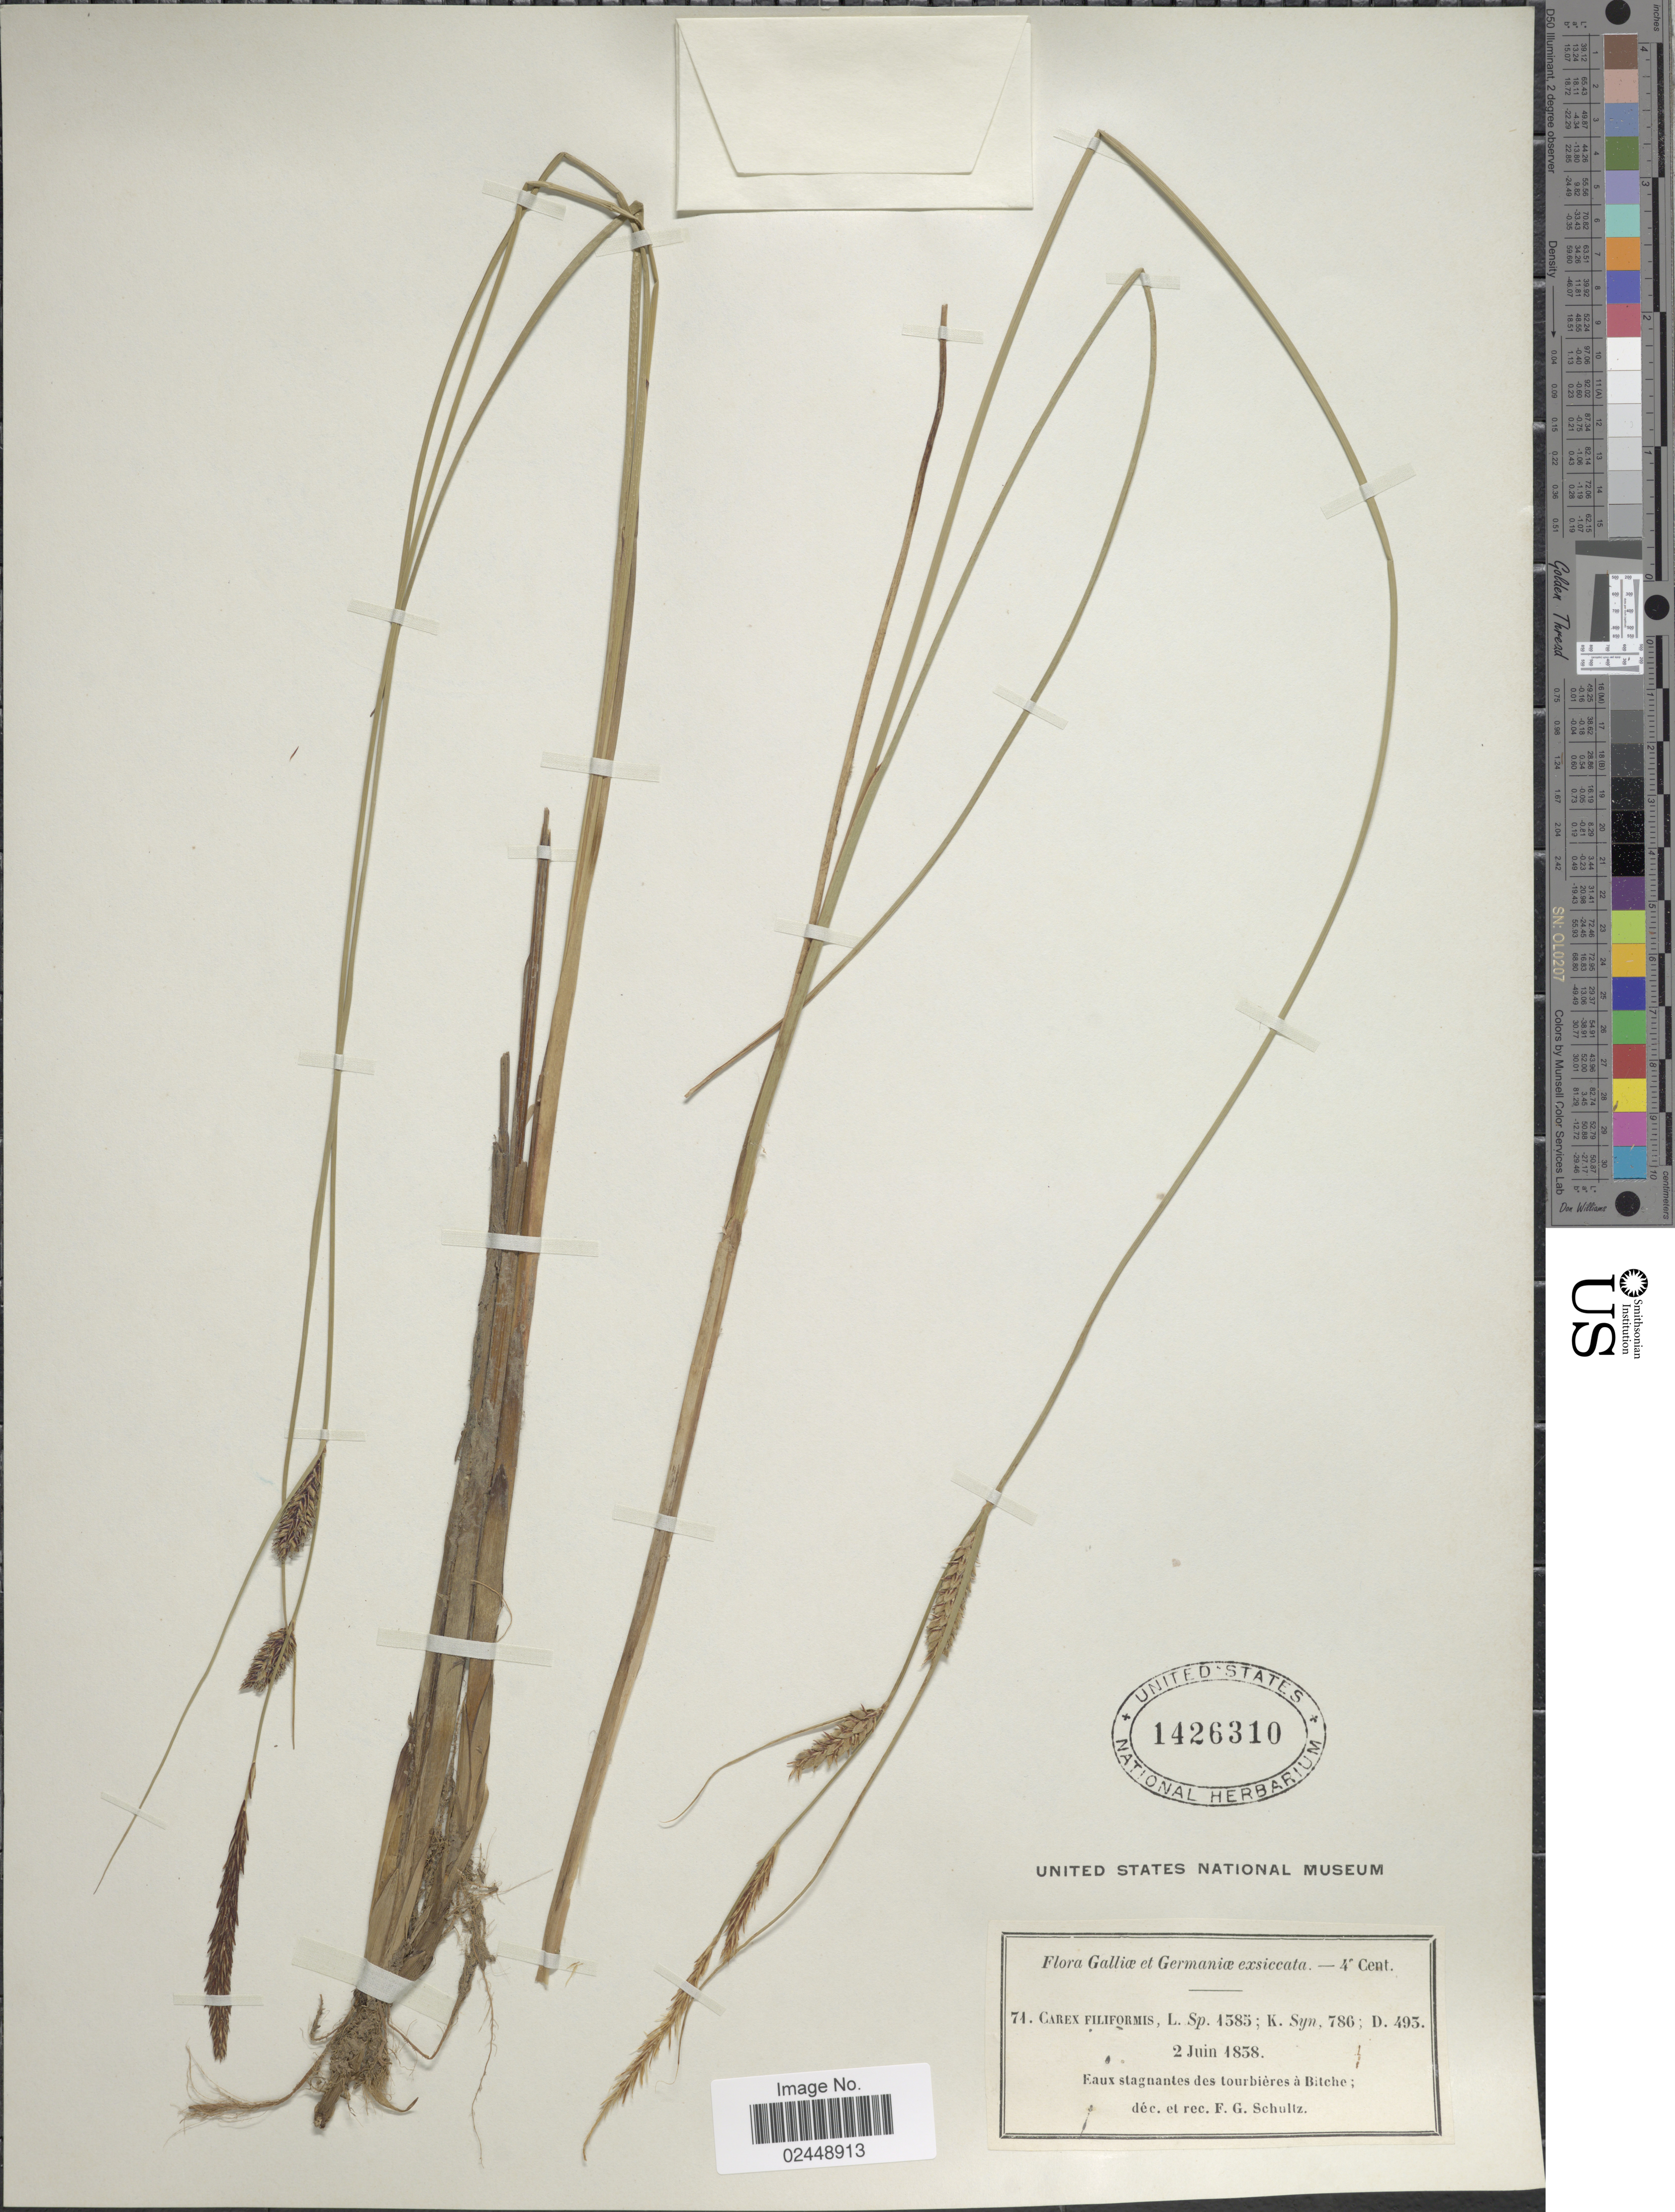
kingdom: Plantae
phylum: Tracheophyta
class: Liliopsida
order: Poales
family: Cyperaceae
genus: Carex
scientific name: Carex lasiocarpa var. lasiocarpa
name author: Ehrh.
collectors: F. Schultz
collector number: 71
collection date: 1858-06-02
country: France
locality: Galliae et Germaniae, Eaux stagnantes des tourbieres a Bitche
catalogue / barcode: US 1426310